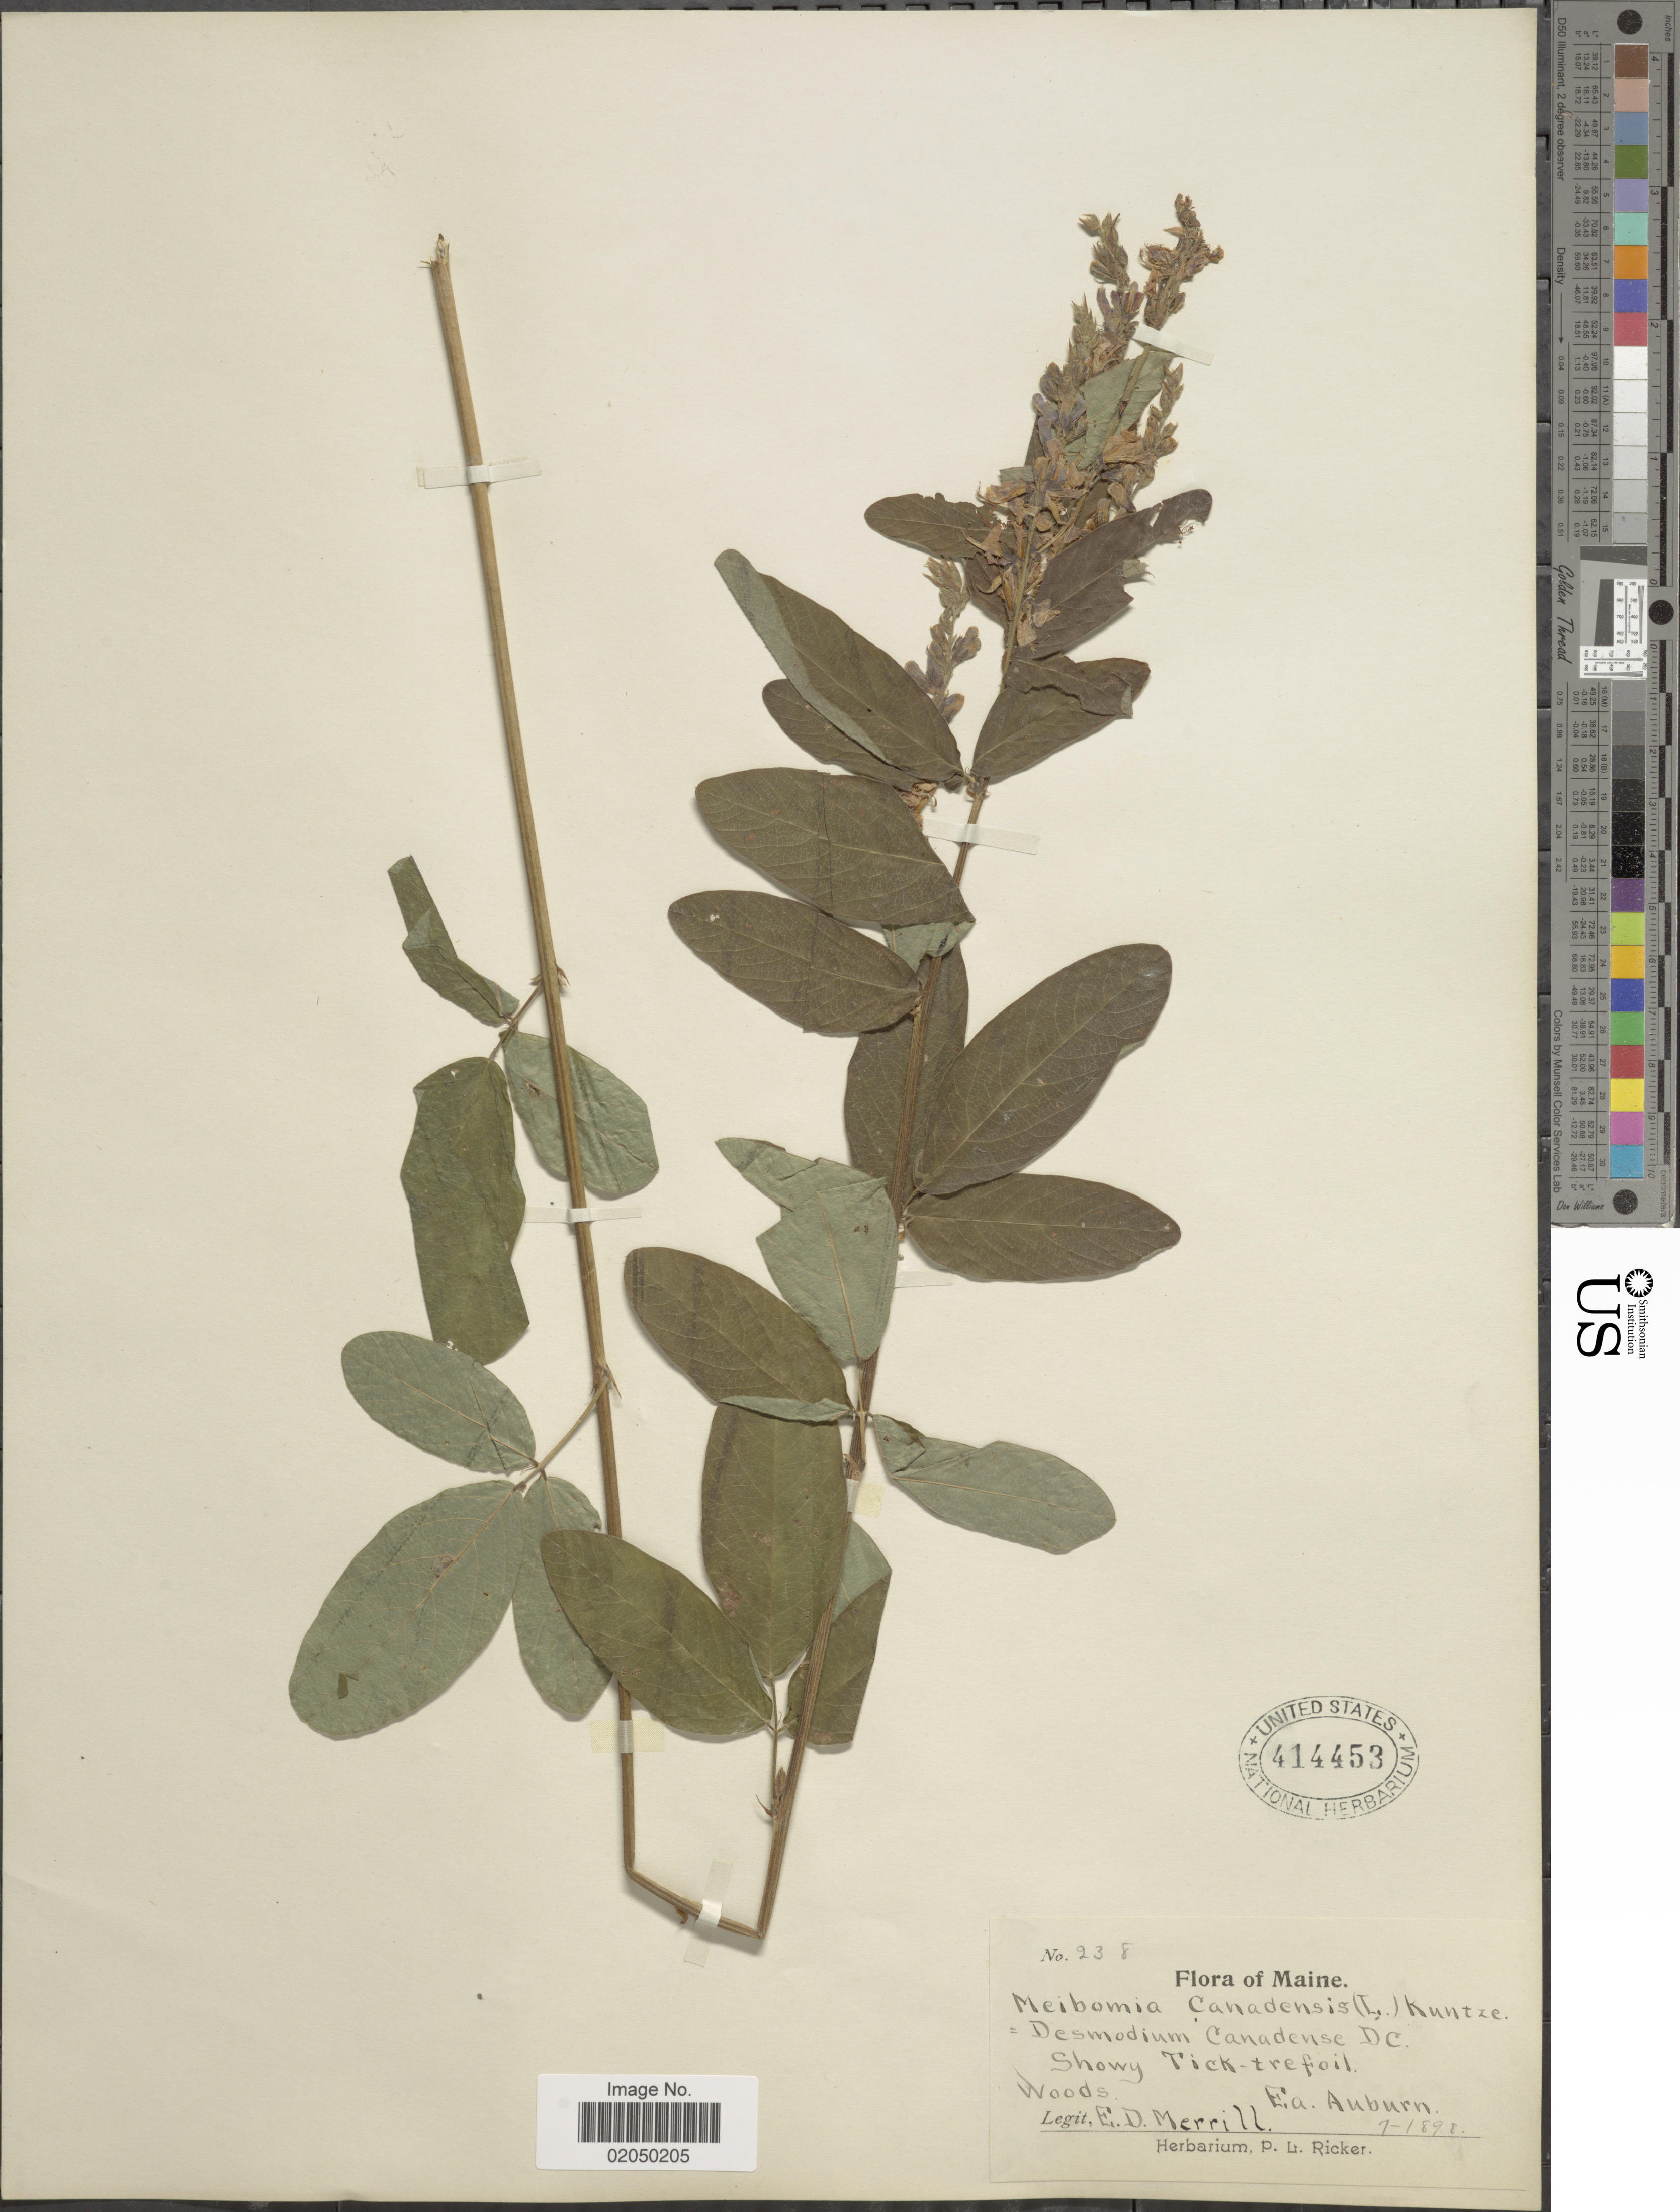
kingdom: Plantae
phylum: Tracheophyta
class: Magnoliopsida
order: Fabales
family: Fabaceae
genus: Desmodium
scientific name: Desmodium canadense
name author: (L.) DC.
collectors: E. D. Merrill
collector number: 238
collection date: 1898-07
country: United States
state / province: Maine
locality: E.A Auburn [unsure placement]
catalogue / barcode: US 414453